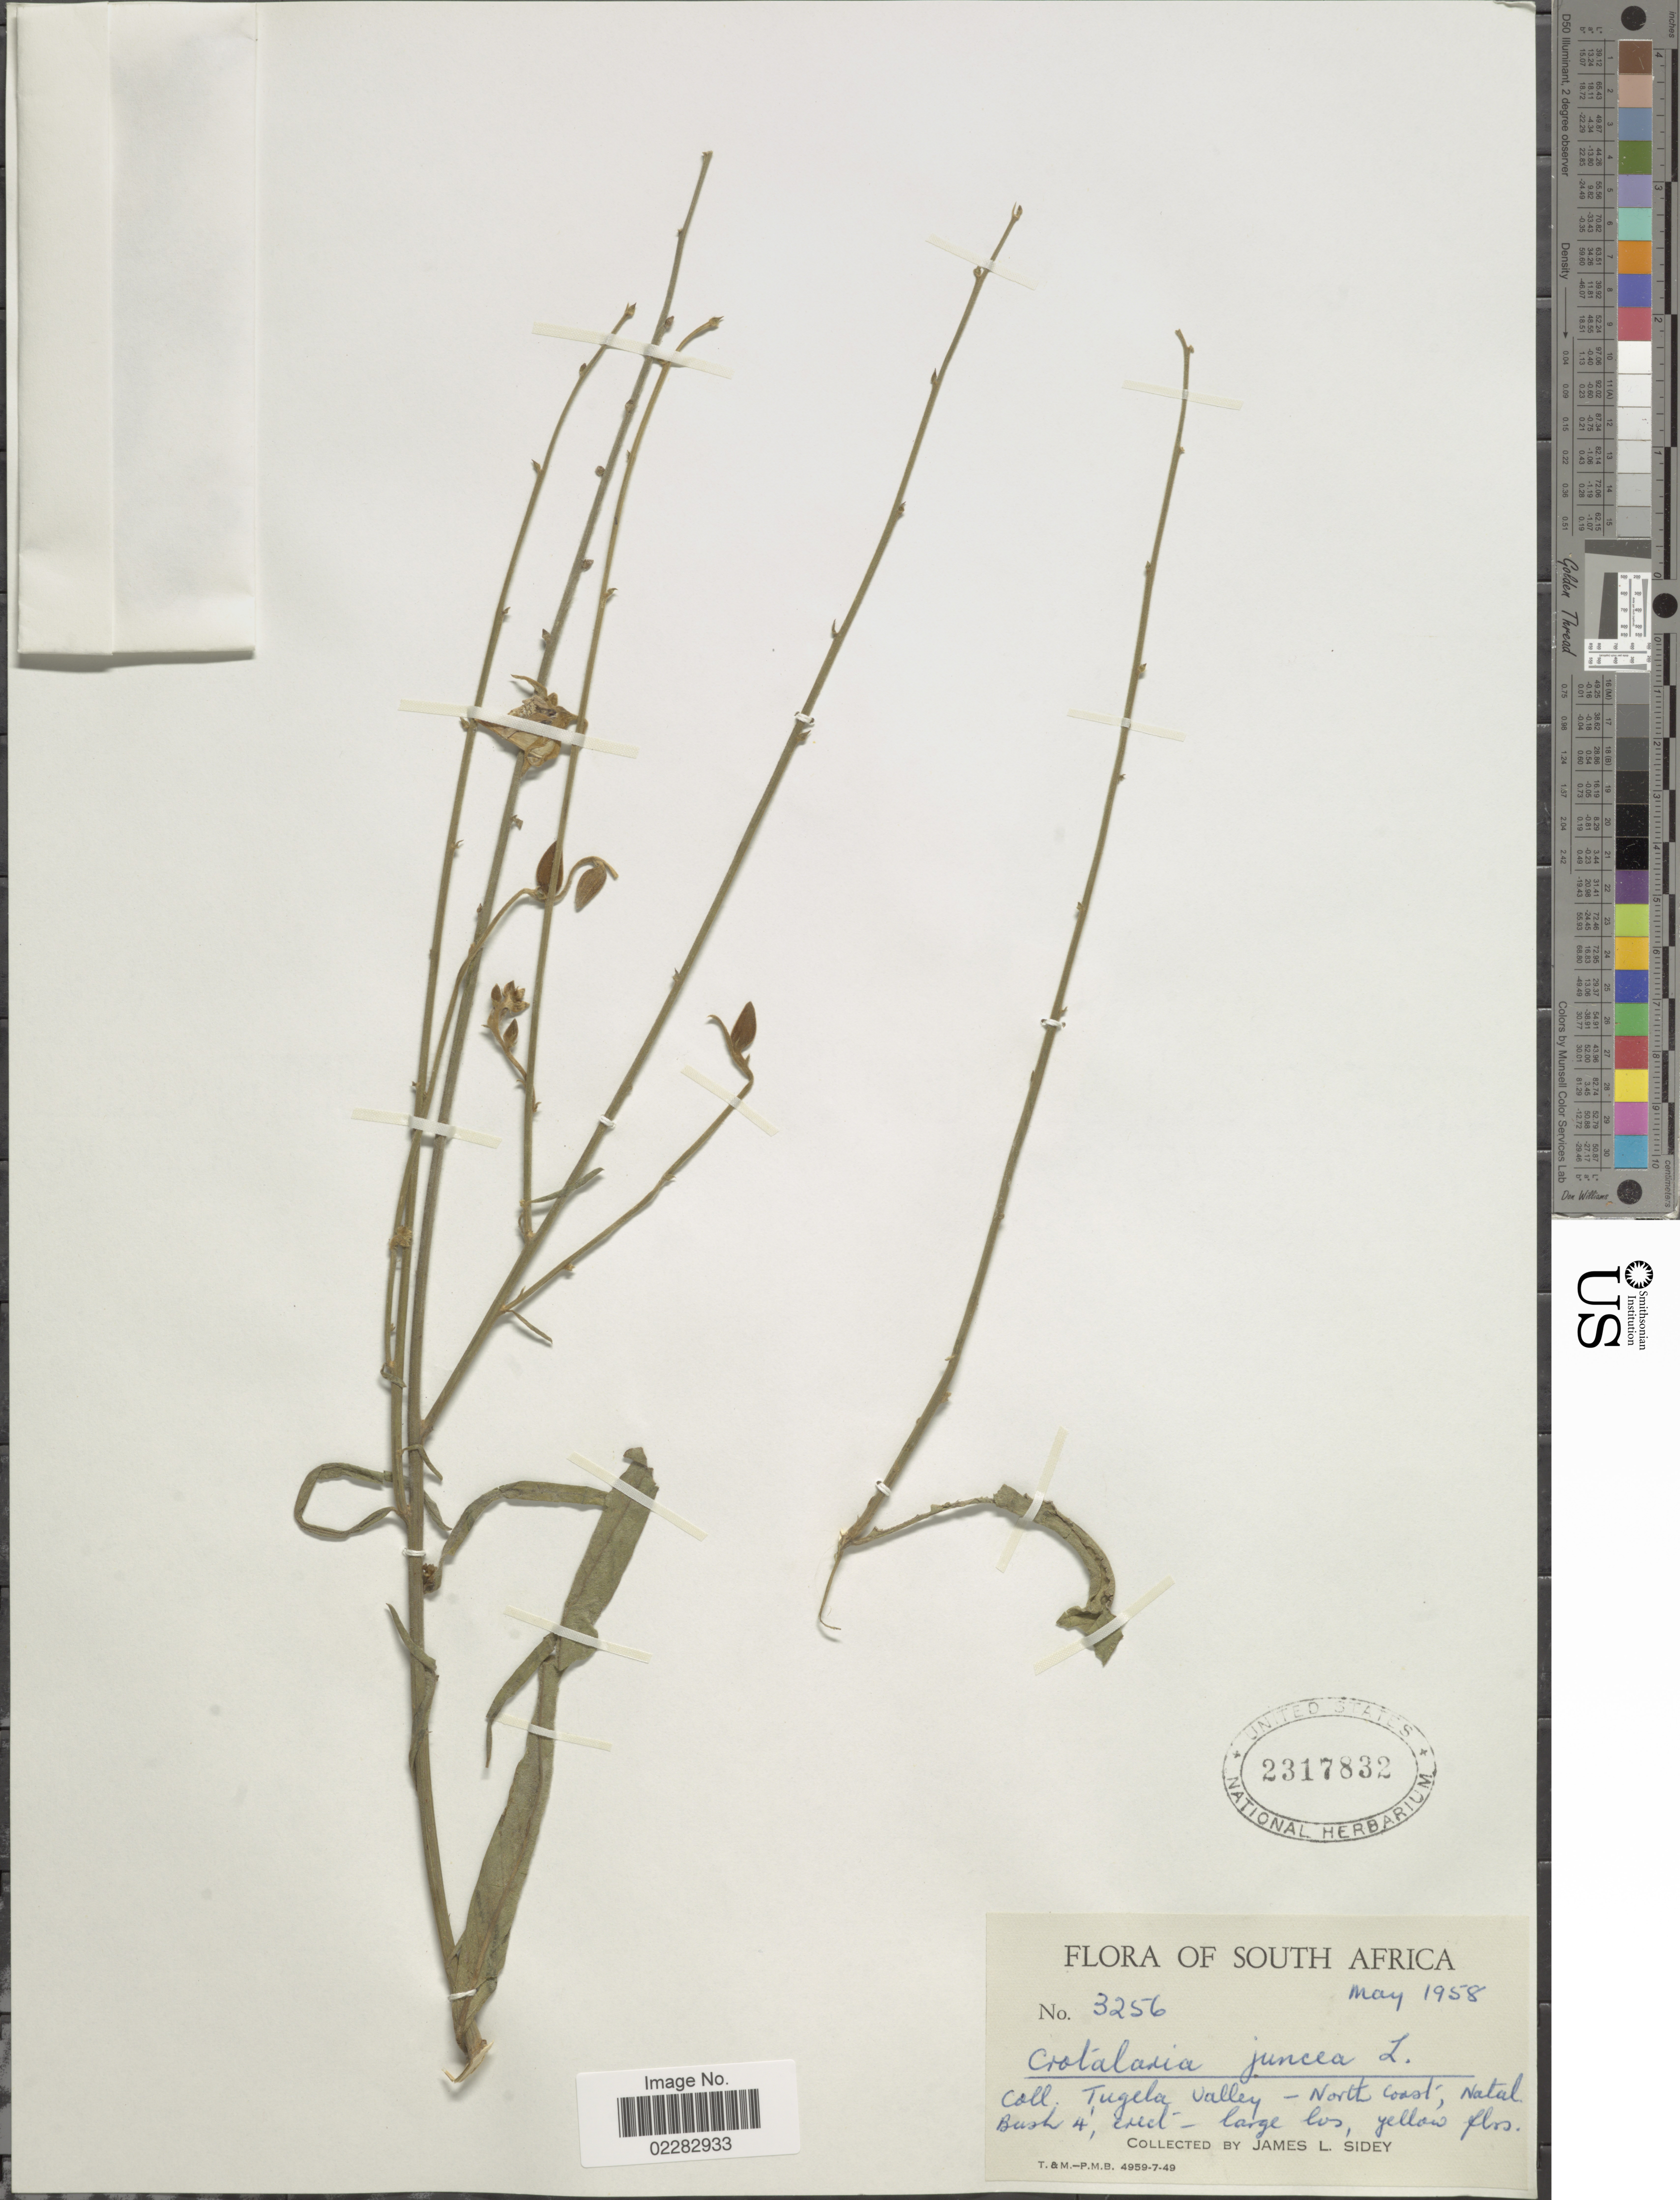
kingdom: Plantae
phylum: Tracheophyta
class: Magnoliopsida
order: Fabales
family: Fabaceae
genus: Crotalaria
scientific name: Crotalaria juncea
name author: L.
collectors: J. L. Sidey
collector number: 3256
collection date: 1958-05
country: South Africa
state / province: KwaZulu-Natal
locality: Tugela valley-North Coast, Natal.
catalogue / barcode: US 2317832